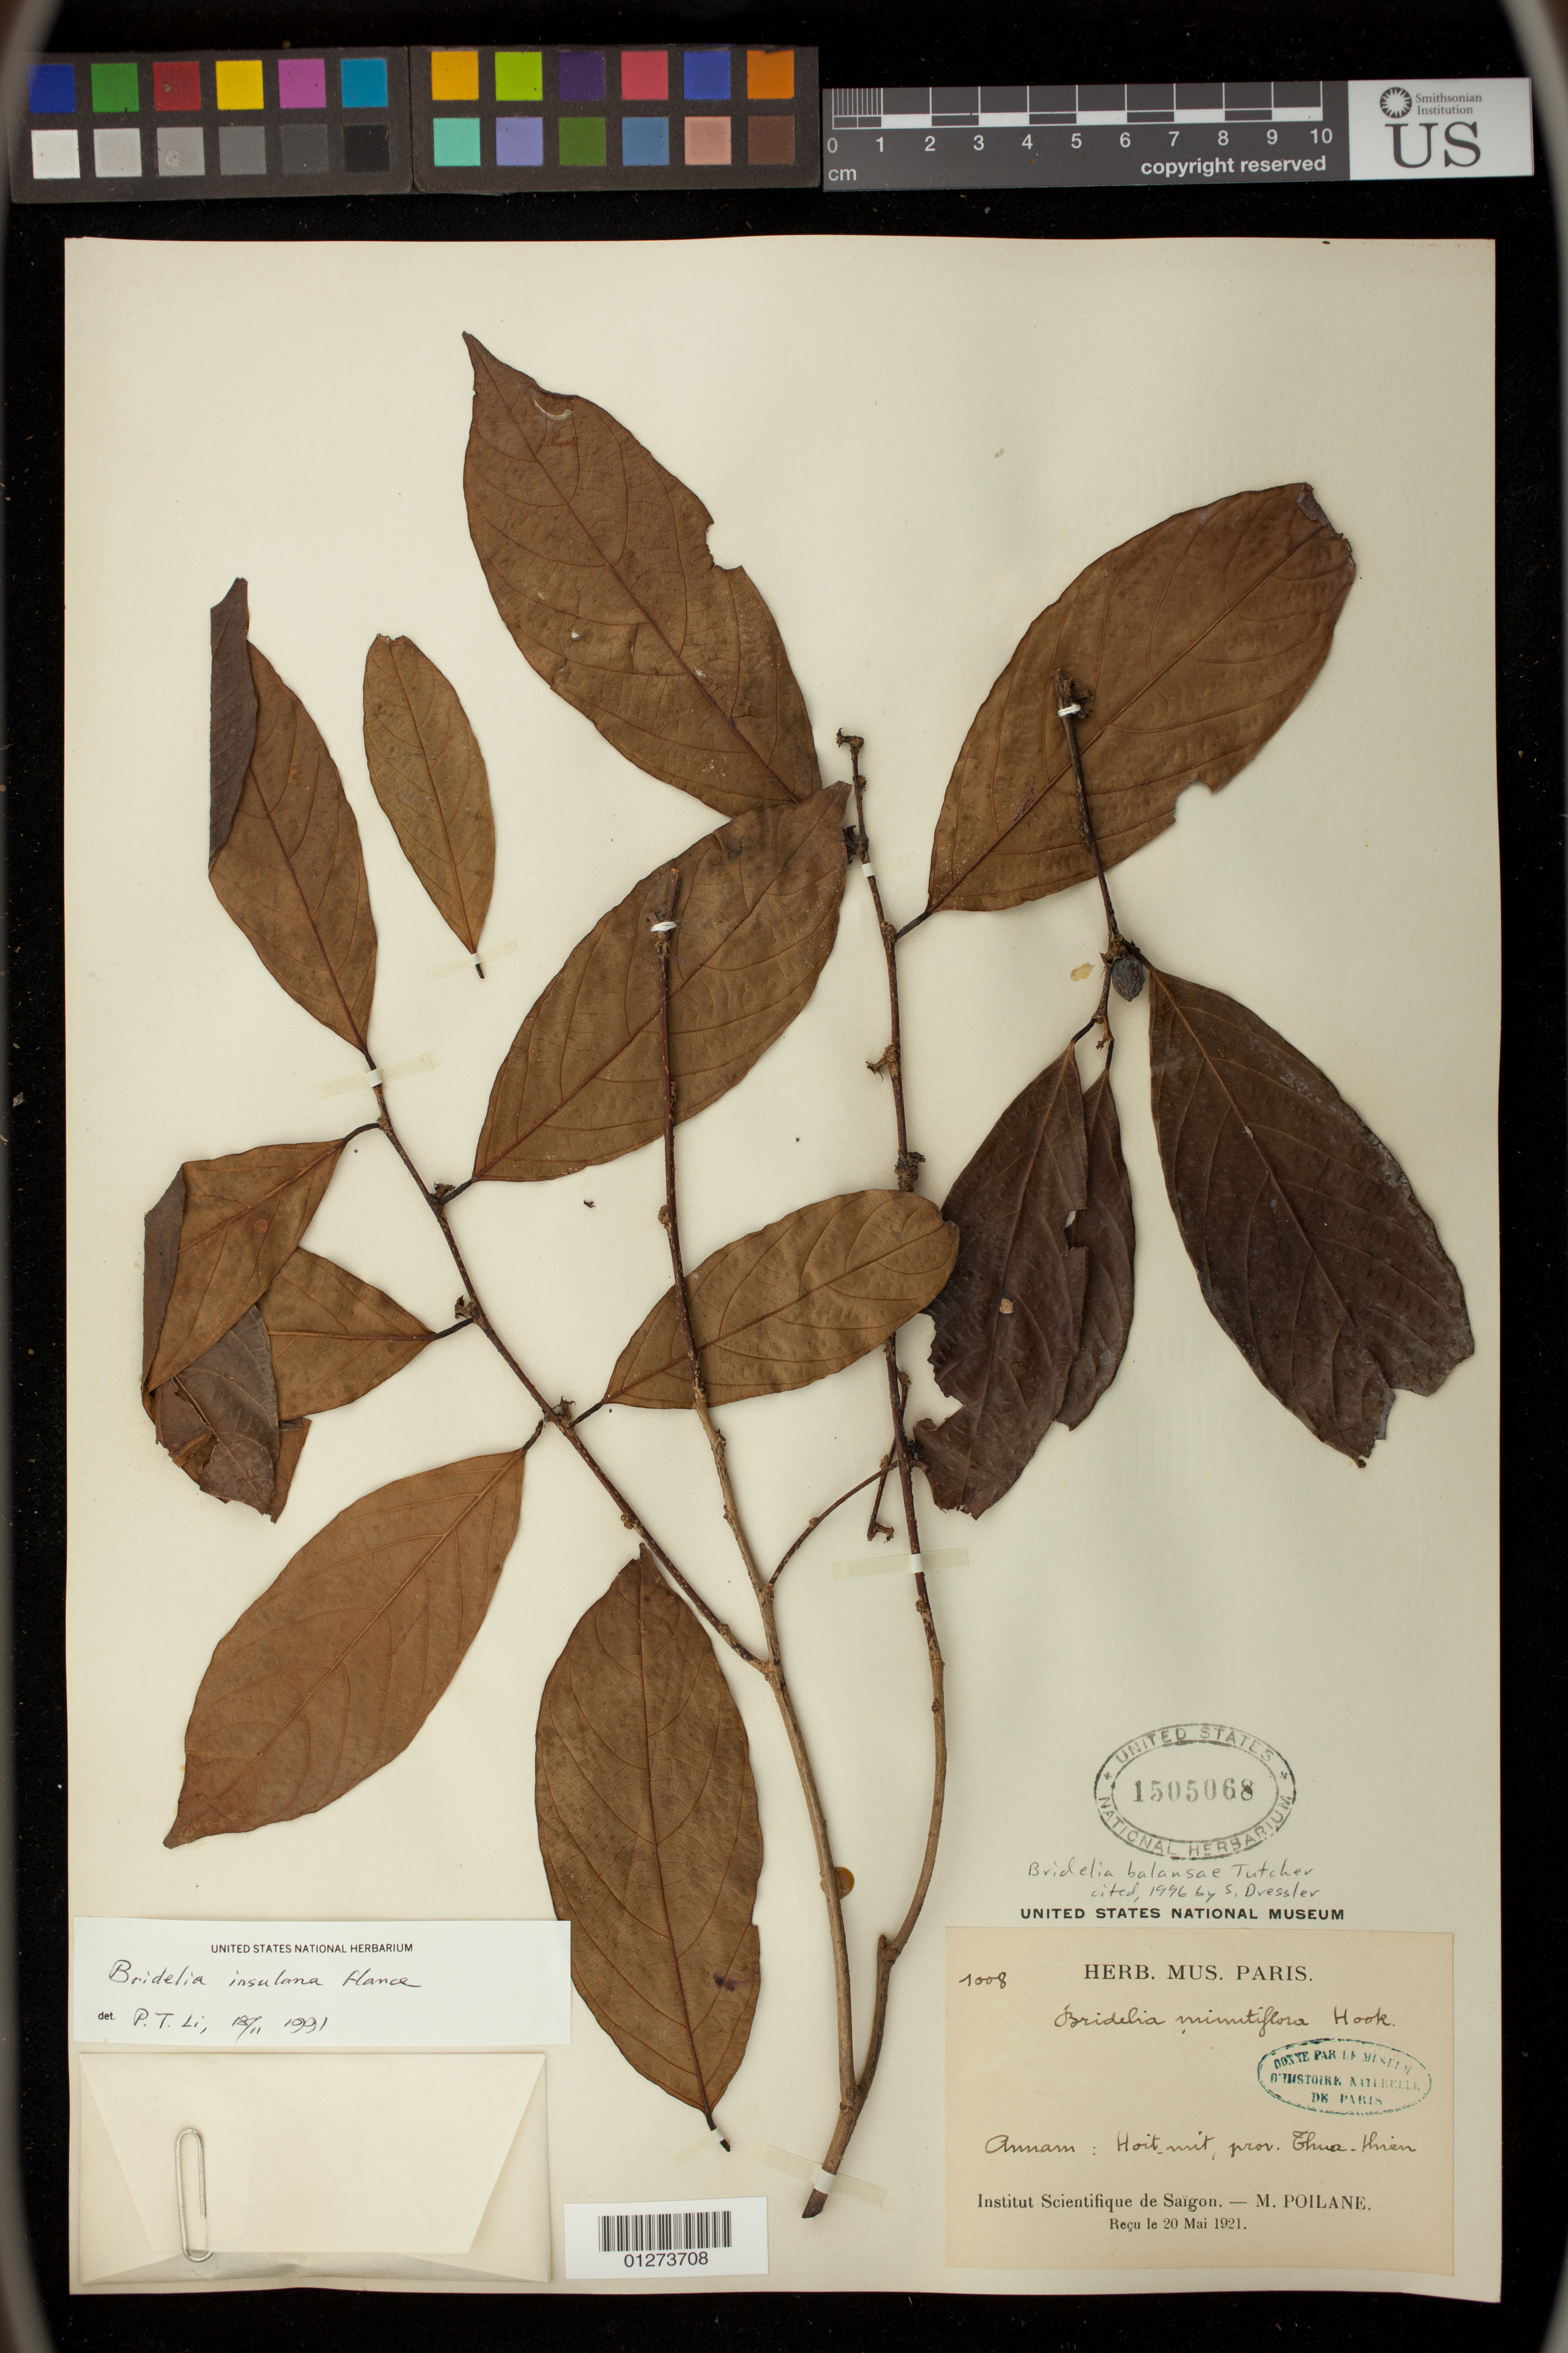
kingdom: Plantae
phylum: Tracheophyta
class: Magnoliopsida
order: Malpighiales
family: Phyllanthaceae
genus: Bridelia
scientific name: Bridelia balansae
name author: Tutcher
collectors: M. Poilane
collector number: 1008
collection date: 1921-05-20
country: Vietnam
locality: Annam: Hoitmit, prov. Chua-Hien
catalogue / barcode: US 1505068